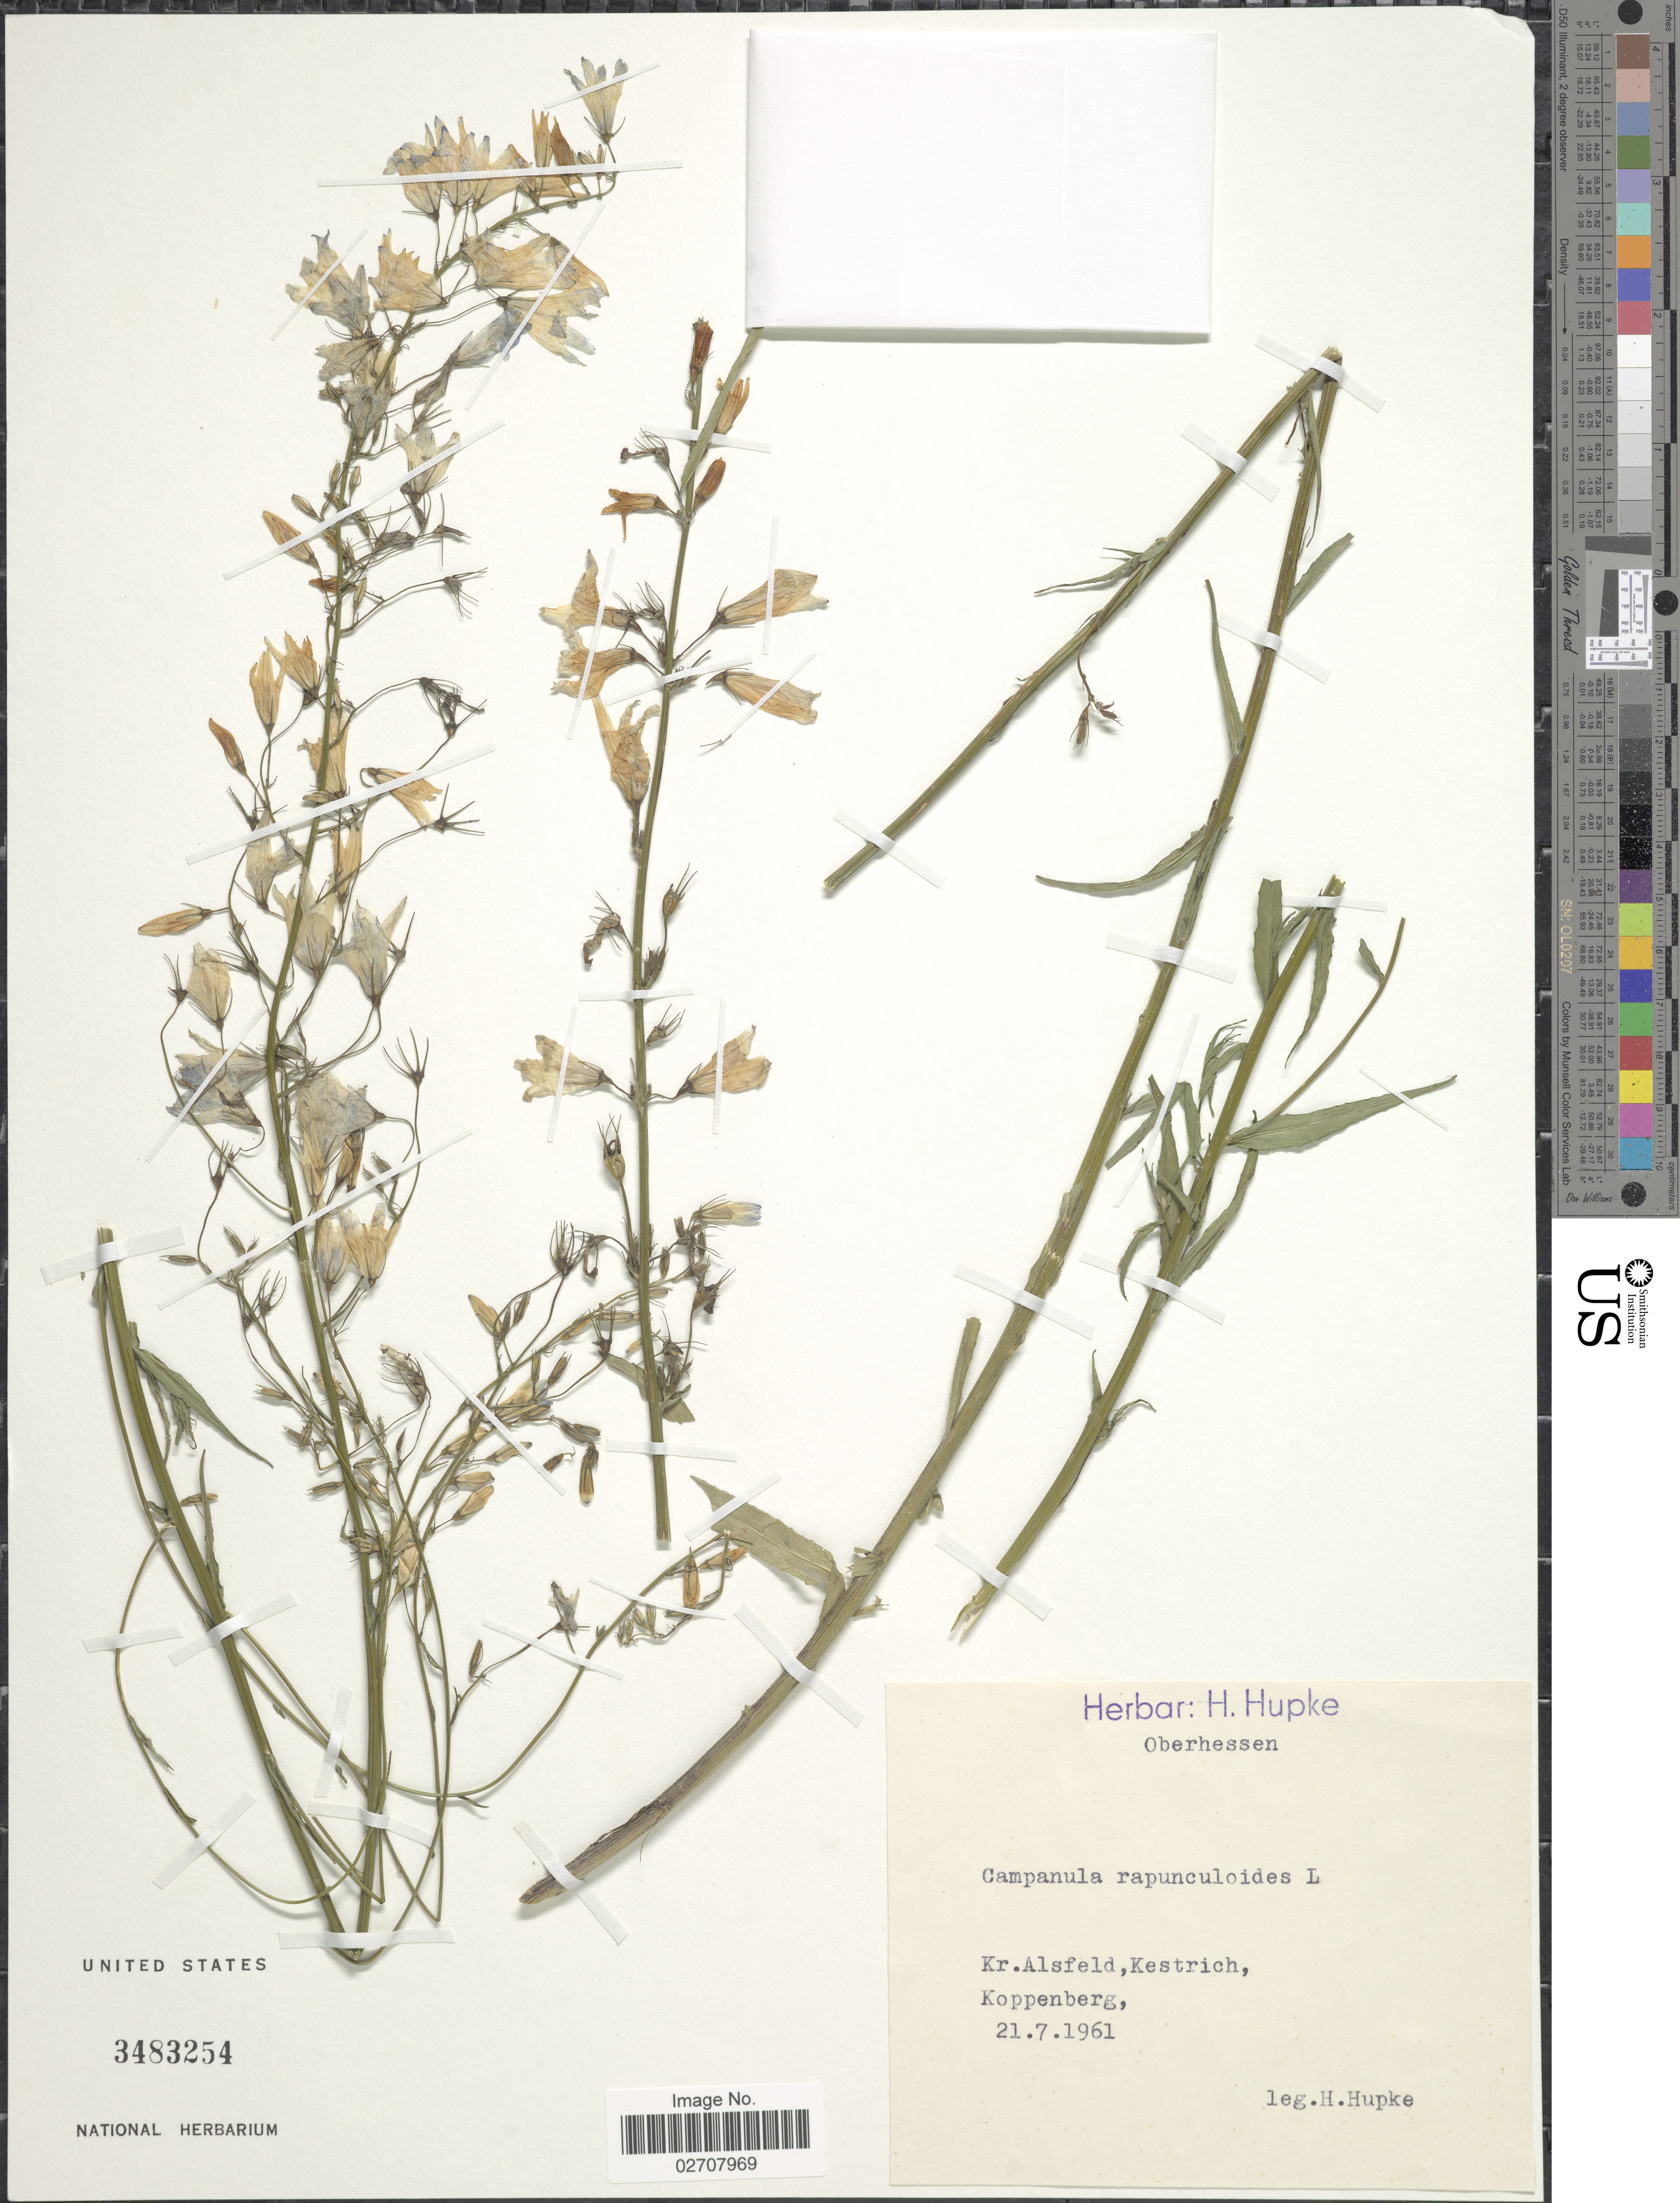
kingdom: Plantae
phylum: Tracheophyta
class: Magnoliopsida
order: Asterales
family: Campanulaceae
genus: Campanula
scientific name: Campanula rapunculoides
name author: L.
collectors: H. Hupke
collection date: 1961-07-21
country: Germany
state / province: Bayern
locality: Kr. Alsfeld, Kestrich, Koppenberg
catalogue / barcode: US 3483254